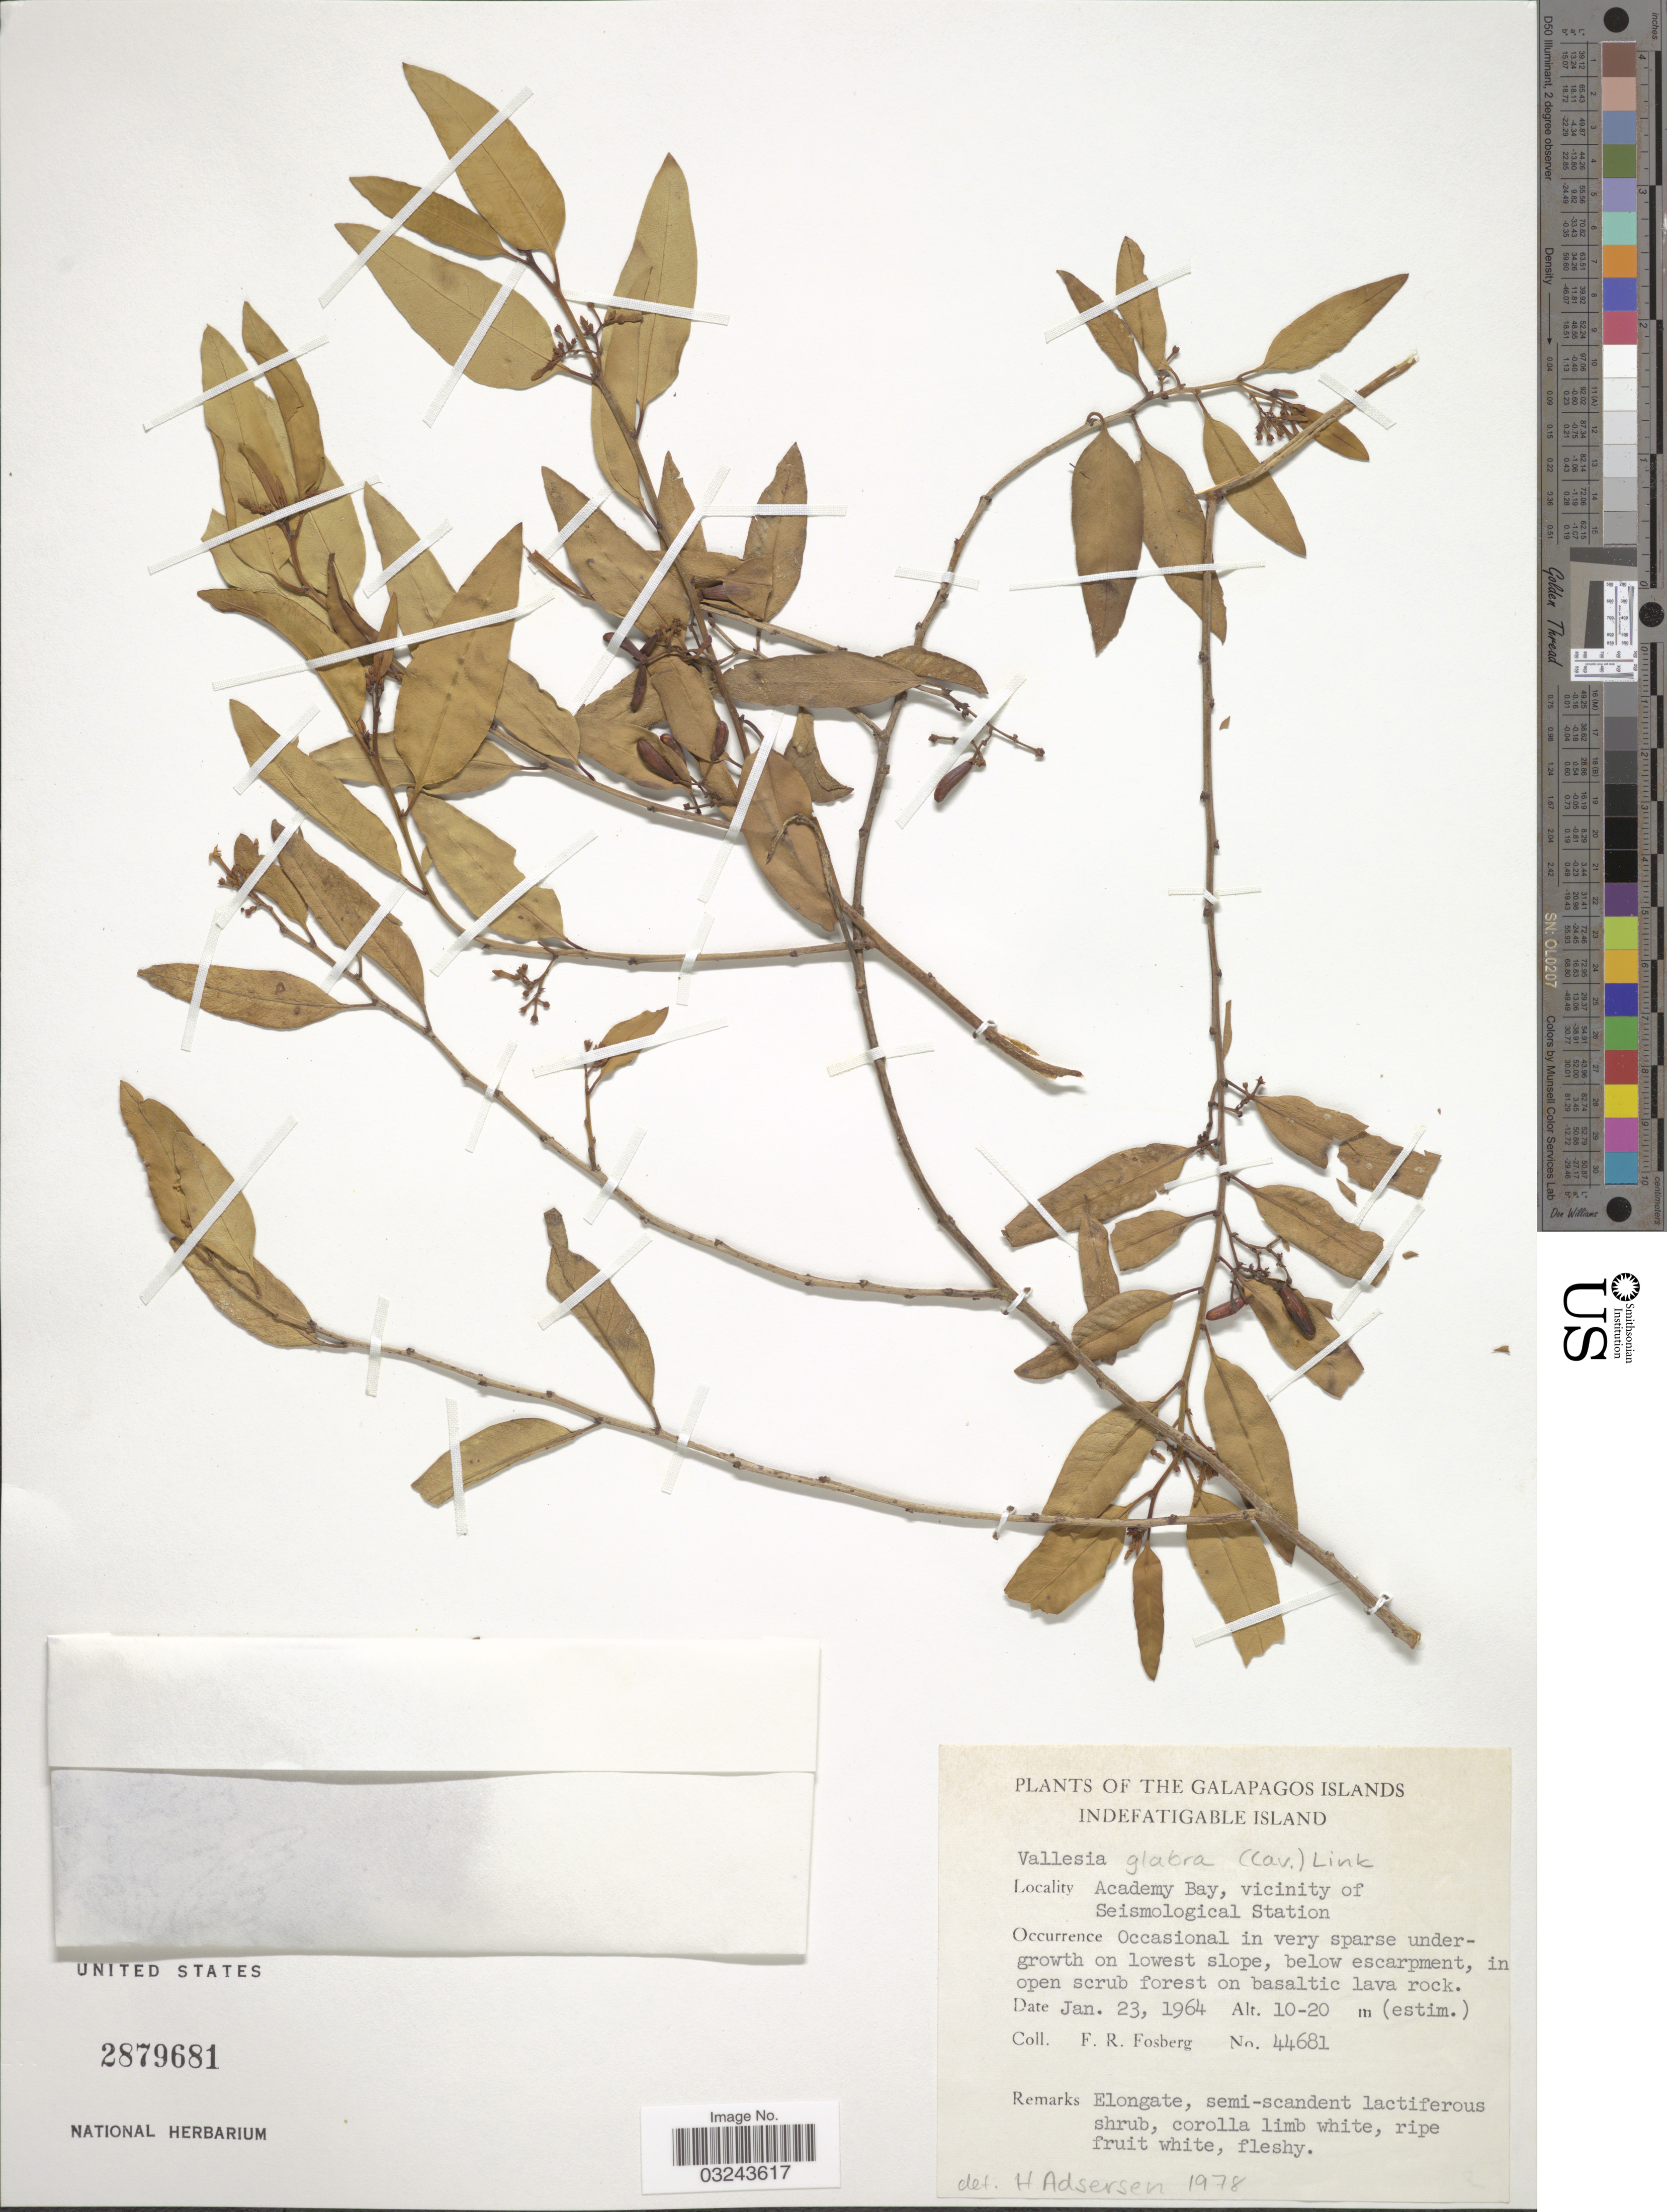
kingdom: Plantae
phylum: Tracheophyta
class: Magnoliopsida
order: Gentianales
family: Apocynaceae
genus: Vallesia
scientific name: Vallesia glabra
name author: (Cav.) Link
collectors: F. R. Fosberg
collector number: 44681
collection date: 1964-01-23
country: Ecuador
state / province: Colón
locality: The Galapagos Islands, Indefatigable Island, Academy Bay, vicinity of Seismological Station.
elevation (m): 10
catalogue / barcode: US 2879681